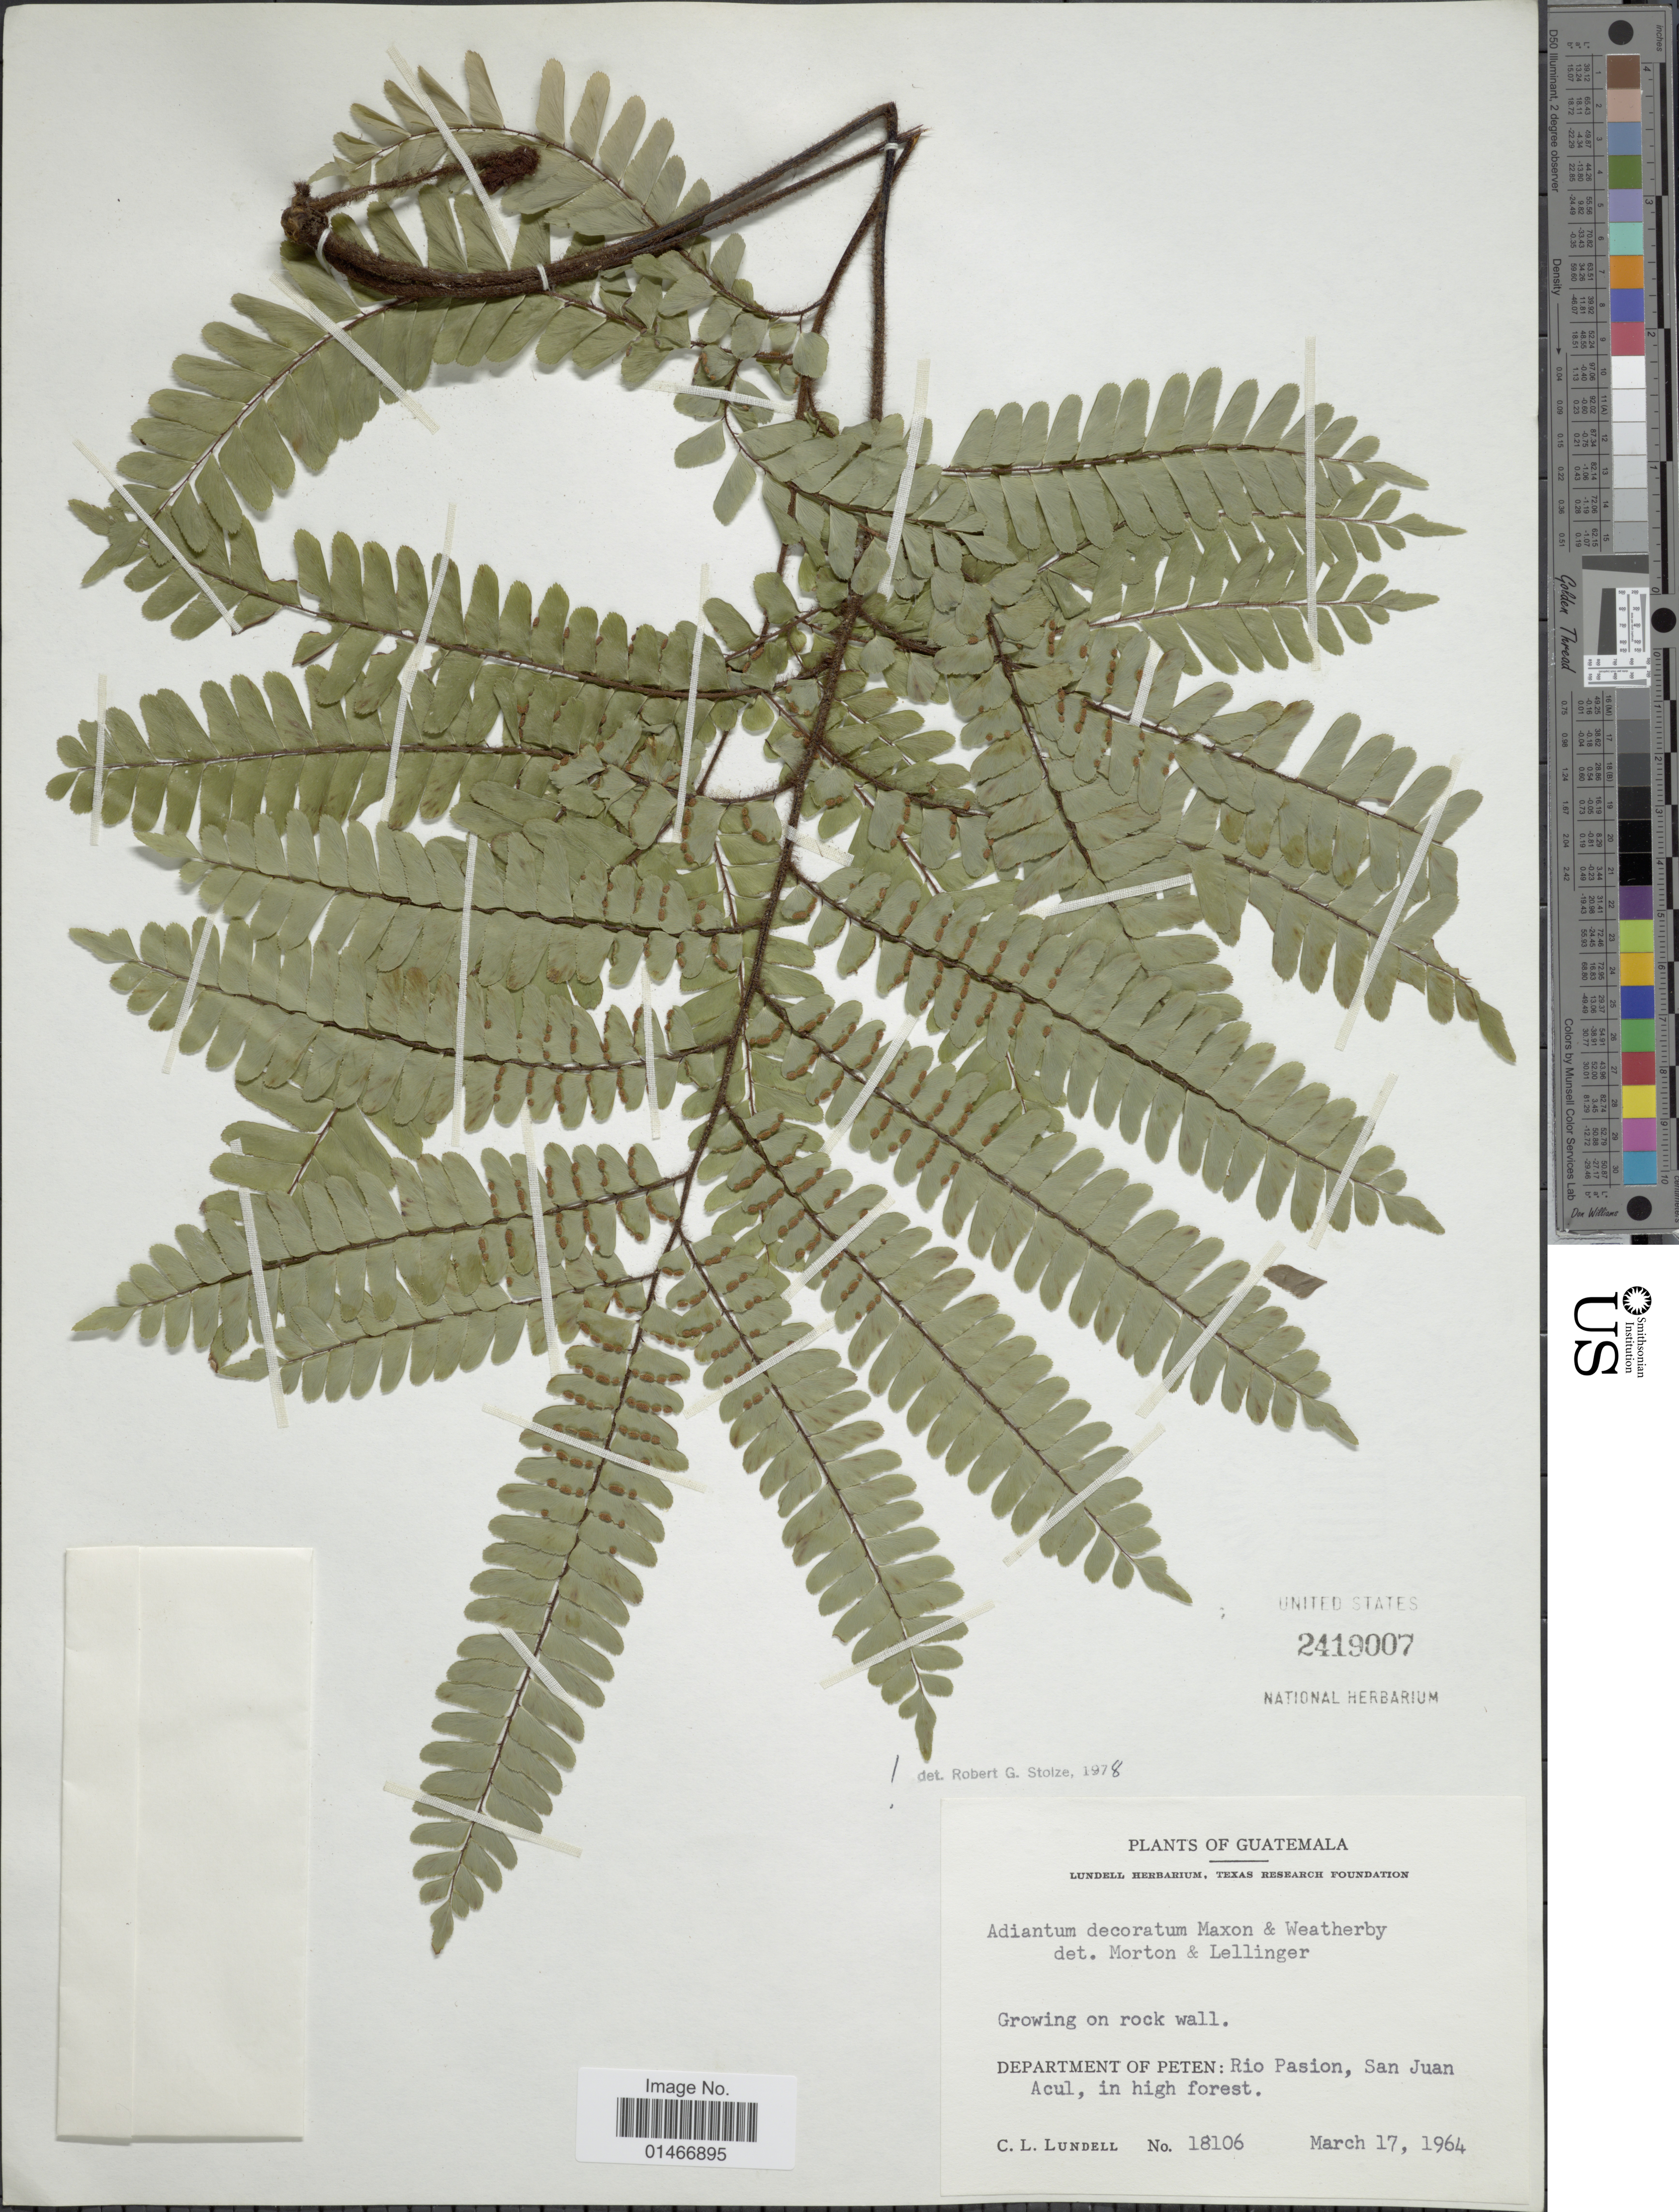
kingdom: Plantae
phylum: Tracheophyta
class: Polypodiopsida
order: Polypodiales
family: Pteridaceae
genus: Adiantum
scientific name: Adiantum decoratum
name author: Maxon & Weath.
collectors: C. L. Lundell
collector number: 18106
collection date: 1964-03-17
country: Guatemala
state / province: El Petén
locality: Department of Peten: Rio Pasion, San Juan Acul.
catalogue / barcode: US 2419007